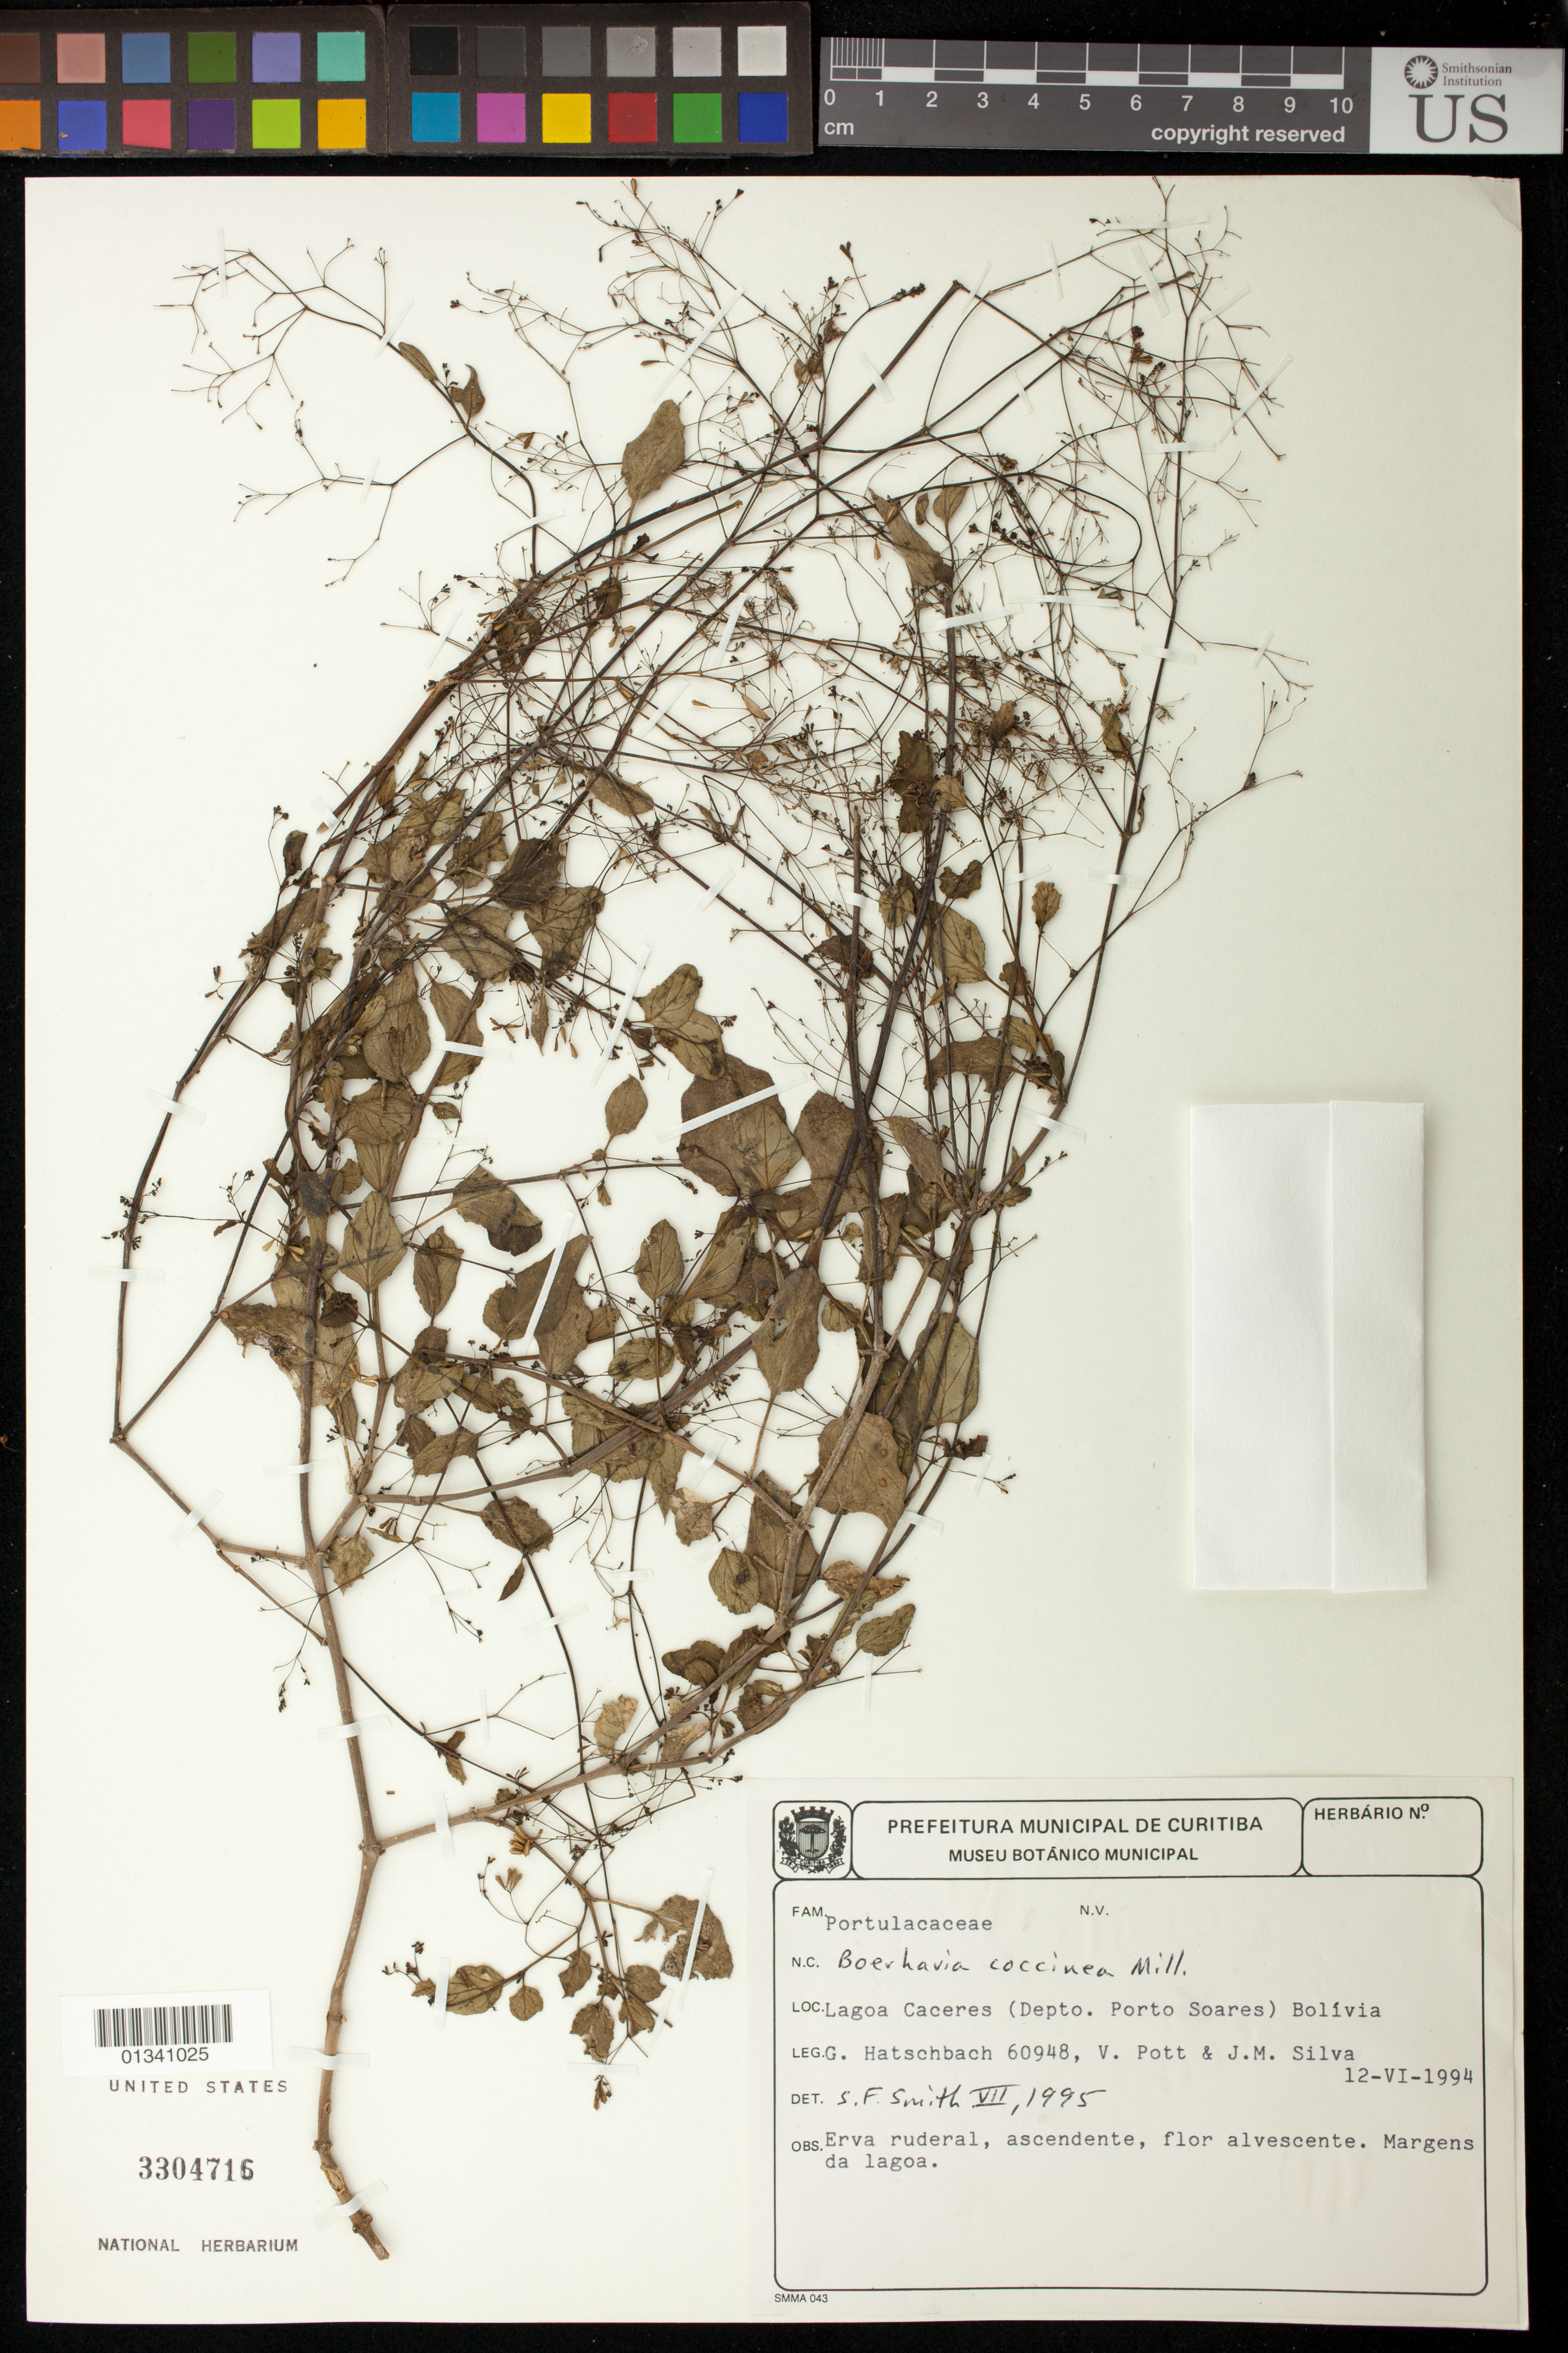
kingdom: Plantae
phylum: Tracheophyta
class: Magnoliopsida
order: Caryophyllales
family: Nyctaginaceae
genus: Boerhavia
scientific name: Boerhavia diffusa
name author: L.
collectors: G. Hatschbach, V. J. Pott & J. M. Silva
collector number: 60948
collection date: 1994-06-12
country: Bolivia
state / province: Santa Cruz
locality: Lagoa Cacers, Depto. Porto Soares [=Puerto Suárez]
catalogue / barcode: US 3304716